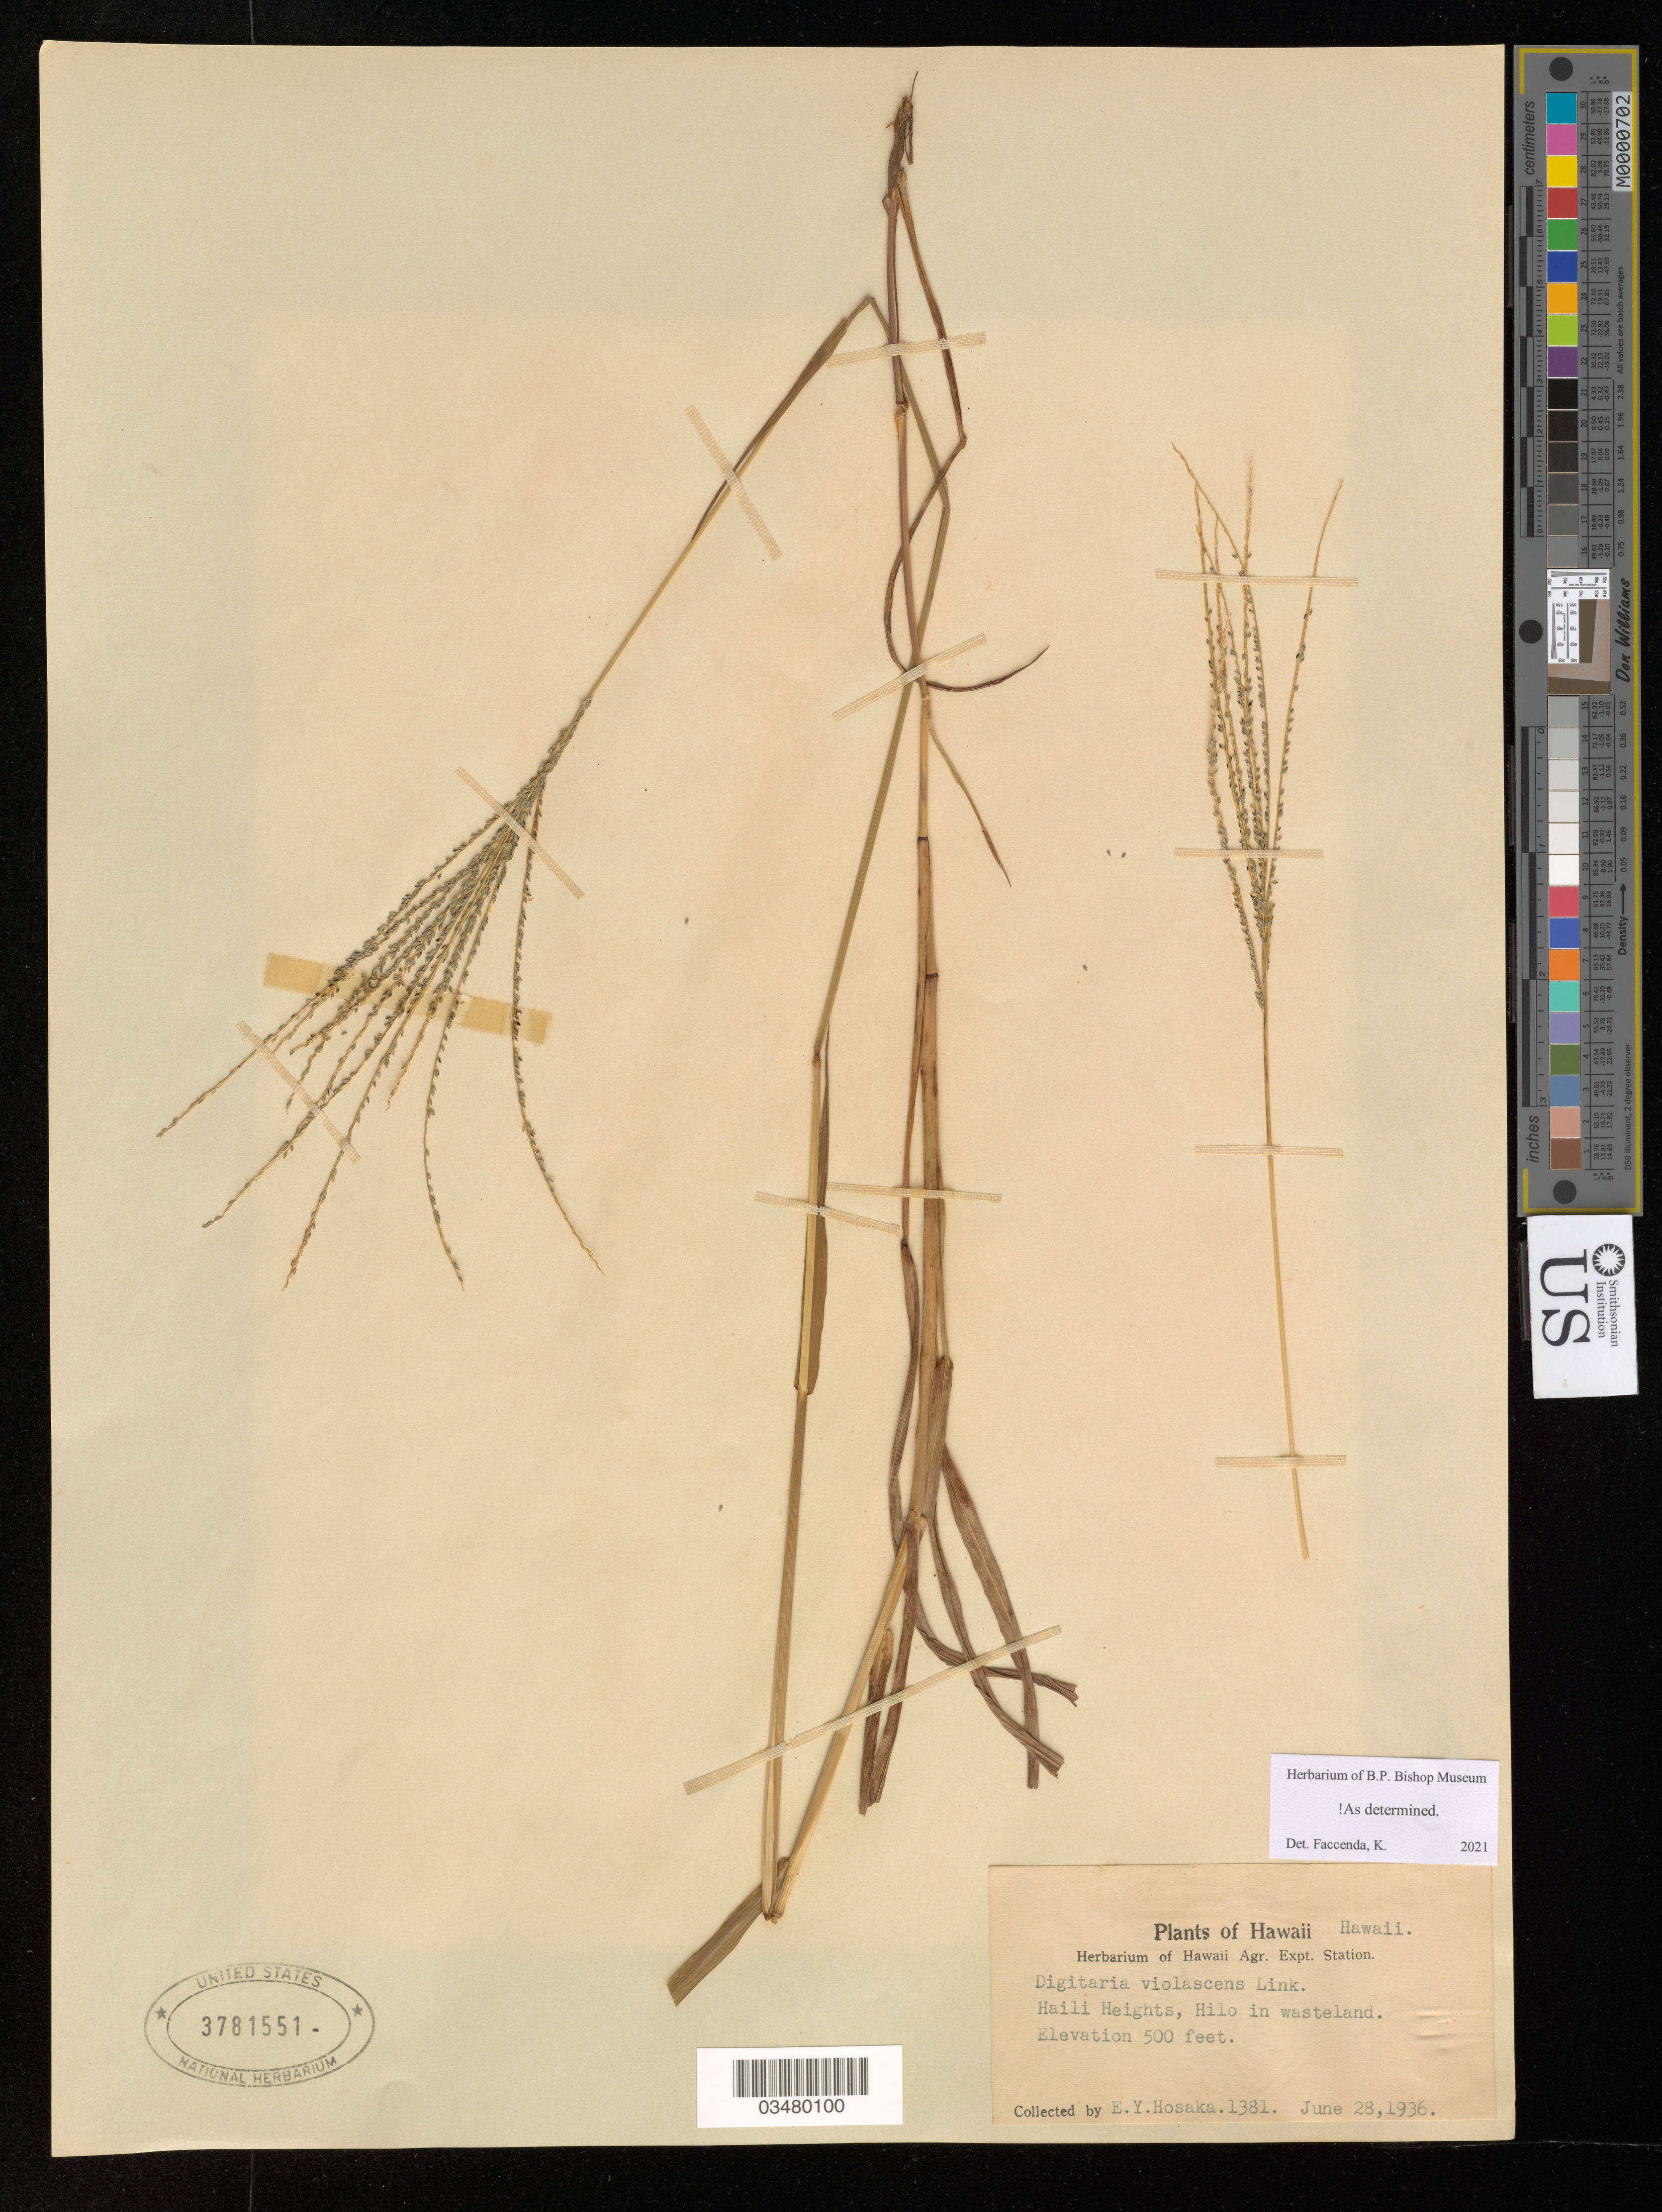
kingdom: Plantae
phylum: Tracheophyta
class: Liliopsida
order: Poales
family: Poaceae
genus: Digitaria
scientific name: Digitaria violescens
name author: Link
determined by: Faccenda, K.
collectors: E. Y. Hosaka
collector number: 1381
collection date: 1936-06-28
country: United States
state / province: Hawaii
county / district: Hawaii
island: Hawaii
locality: Haili Heights, Hilo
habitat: Wasteland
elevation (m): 152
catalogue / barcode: US 3781551